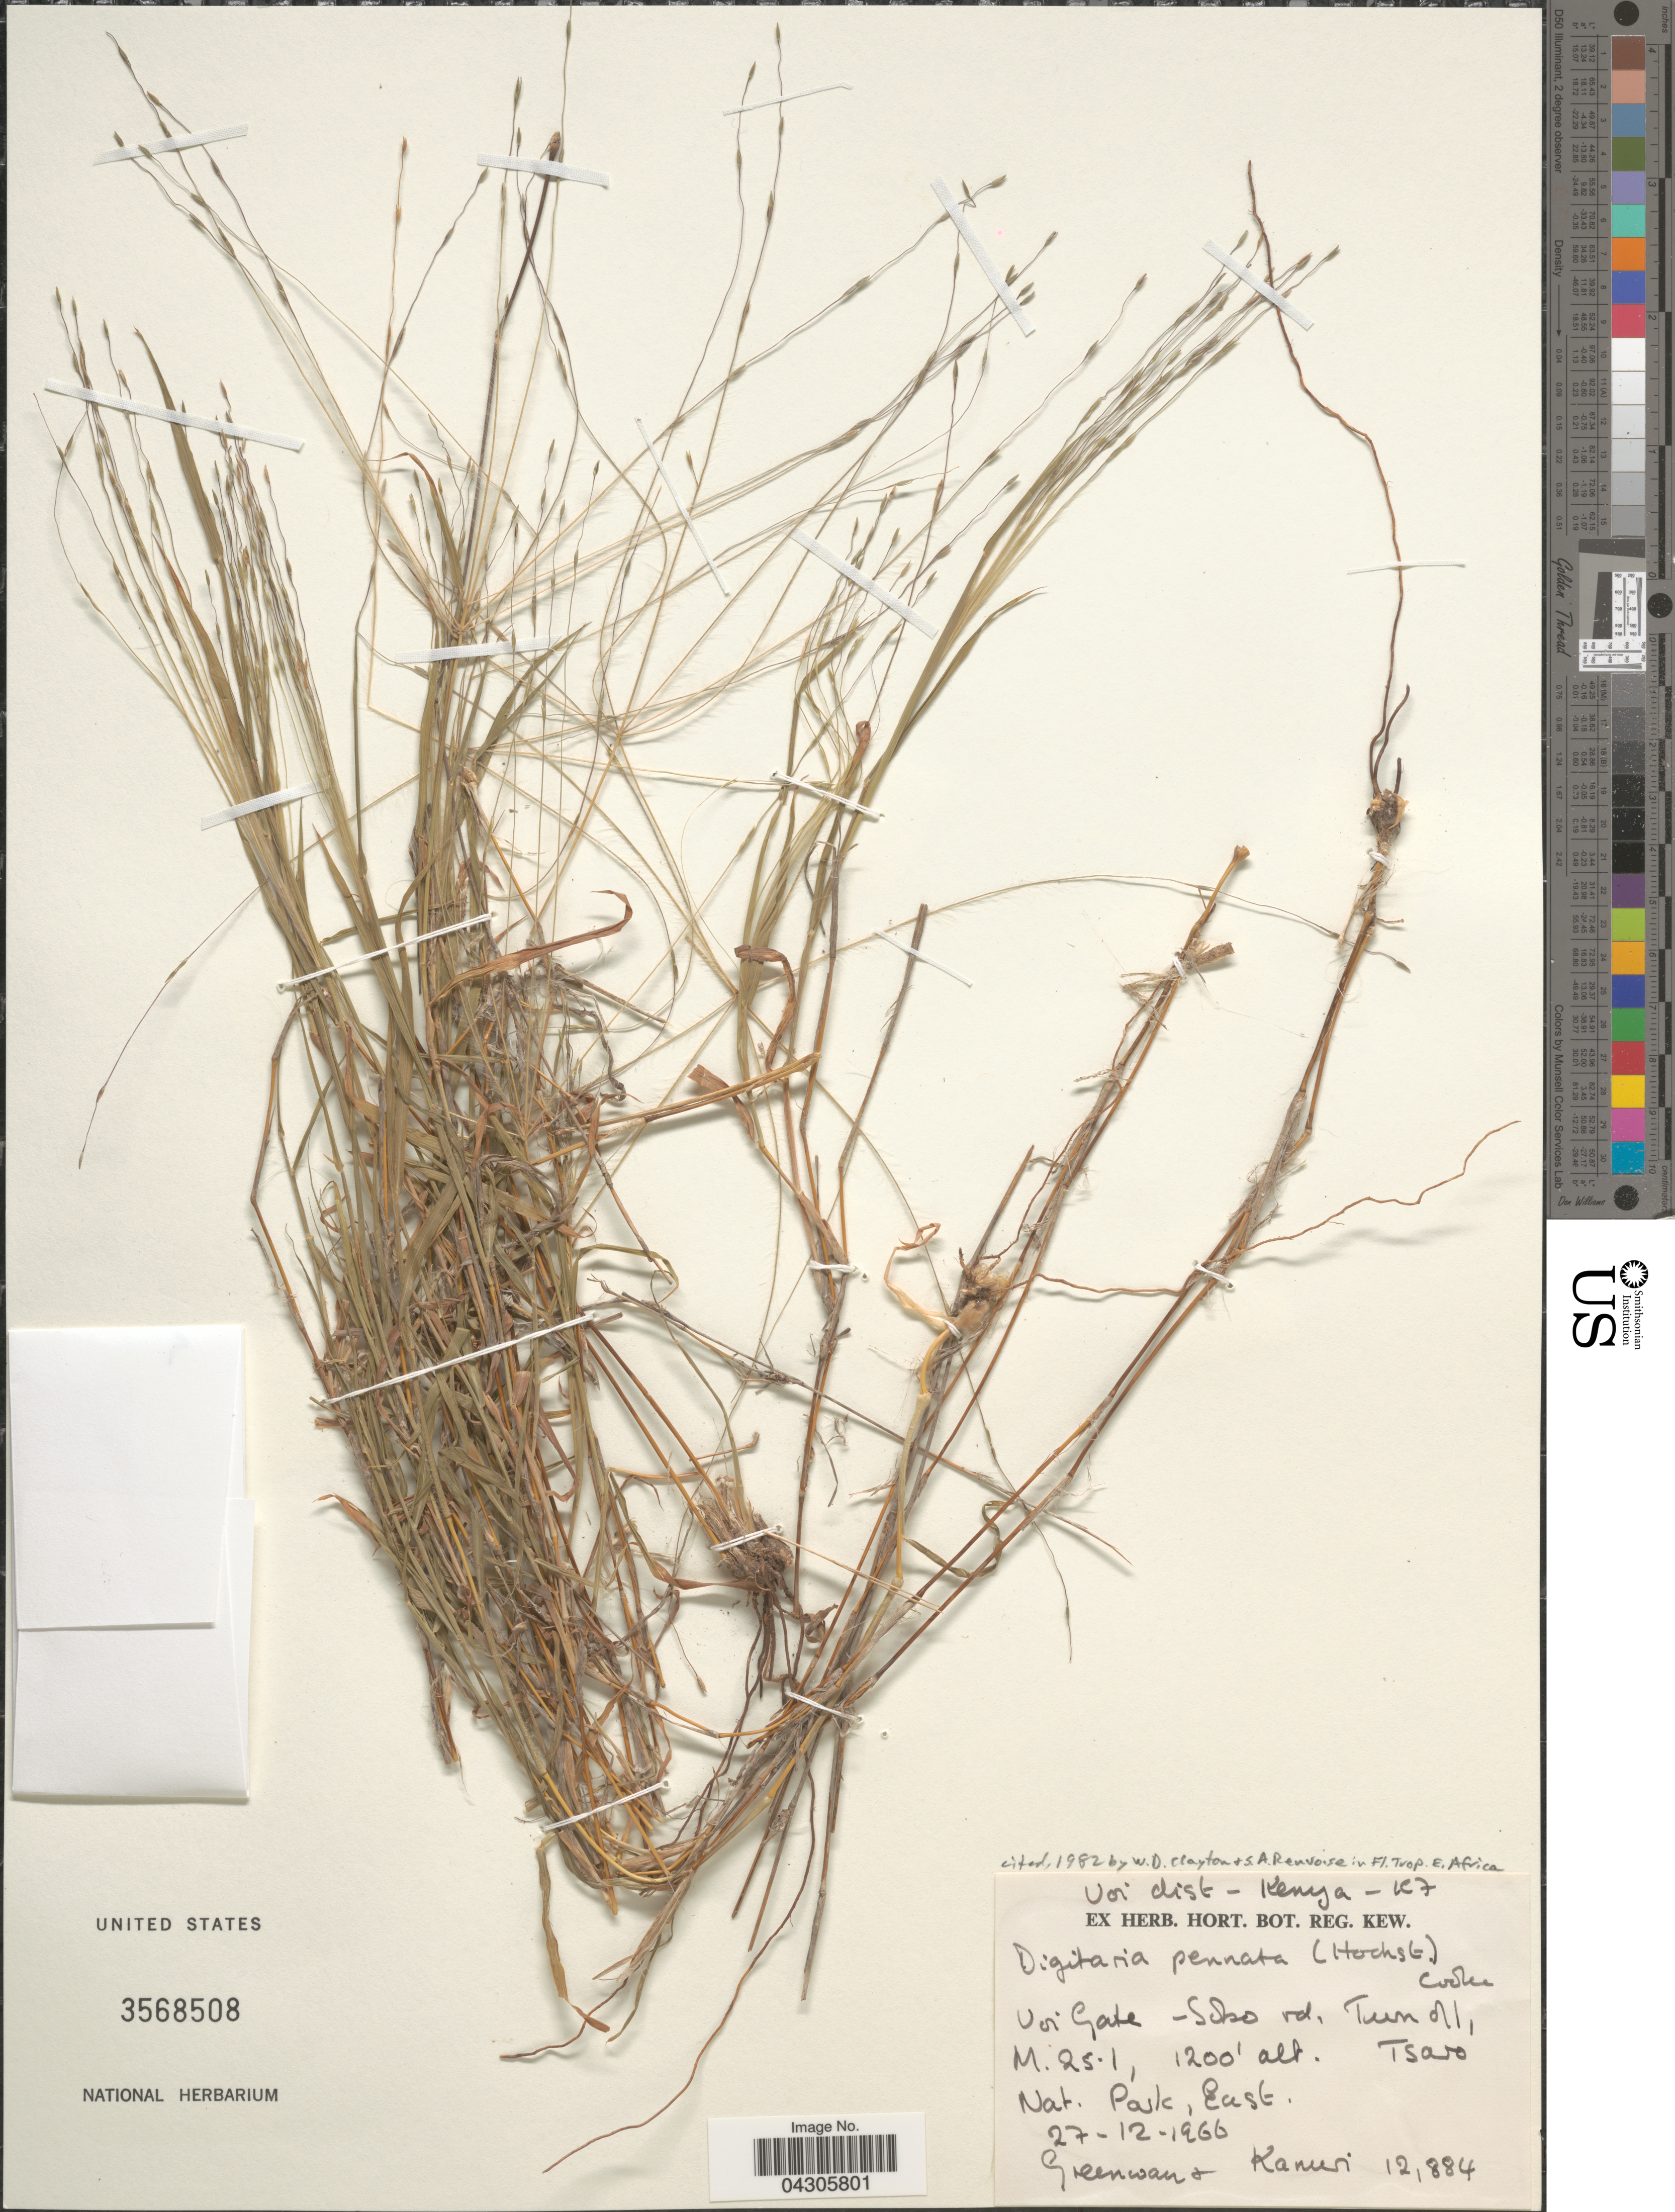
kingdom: Plantae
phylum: Tracheophyta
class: Liliopsida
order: Poales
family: Poaceae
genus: Digitaria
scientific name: Digitaria pennata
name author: (Hochst.) T. Cooke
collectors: Greenway & -. Kanuri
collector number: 12884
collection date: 1966-12-27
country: Kenya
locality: Voi dist- K7. Voi Gate-Soko rd. Turn off, M.25.1, Tsaro Nat. Park, East.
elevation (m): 366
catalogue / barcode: US 3568508